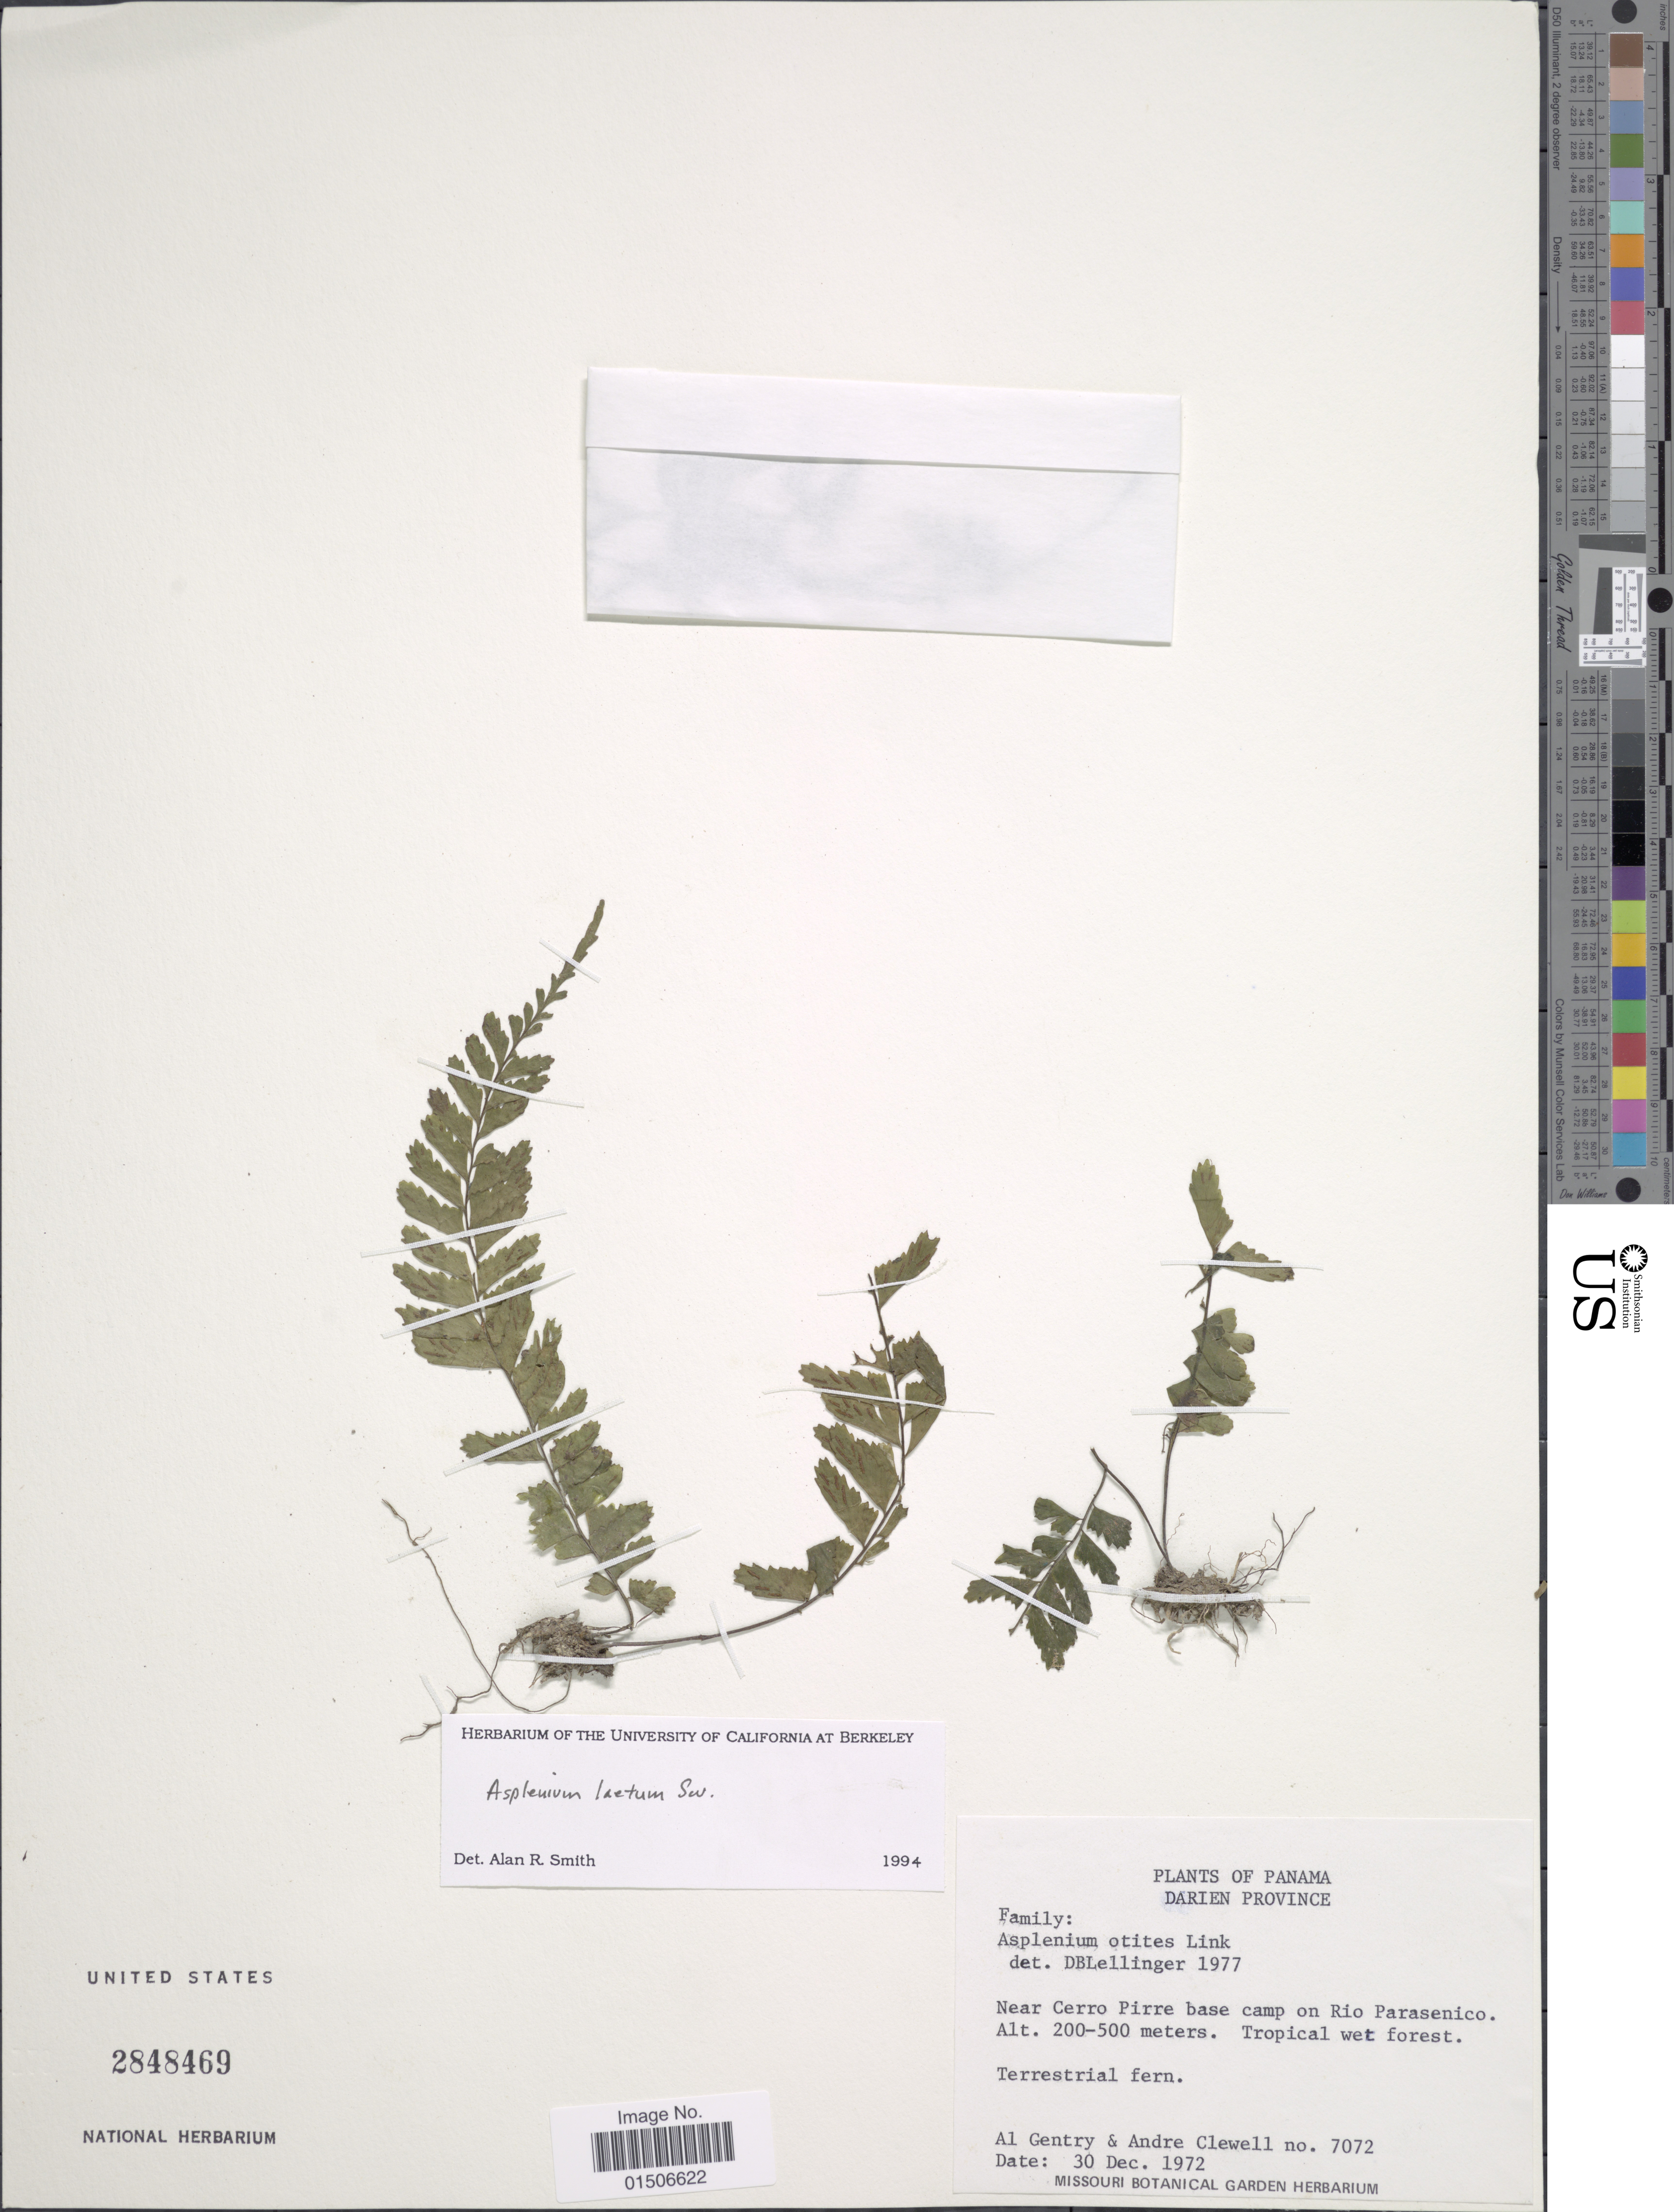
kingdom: Plantae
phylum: Tracheophyta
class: Polypodiopsida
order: Polypodiales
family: Aspleniaceae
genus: Asplenium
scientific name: Asplenium laetum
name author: Sw.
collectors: A. H. Gentry & A. Clewell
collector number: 7072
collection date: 1972-12-30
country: Panama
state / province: Darién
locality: Near Cerro Pirre base camp on Rio Parasenico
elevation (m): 200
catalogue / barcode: US 2848469